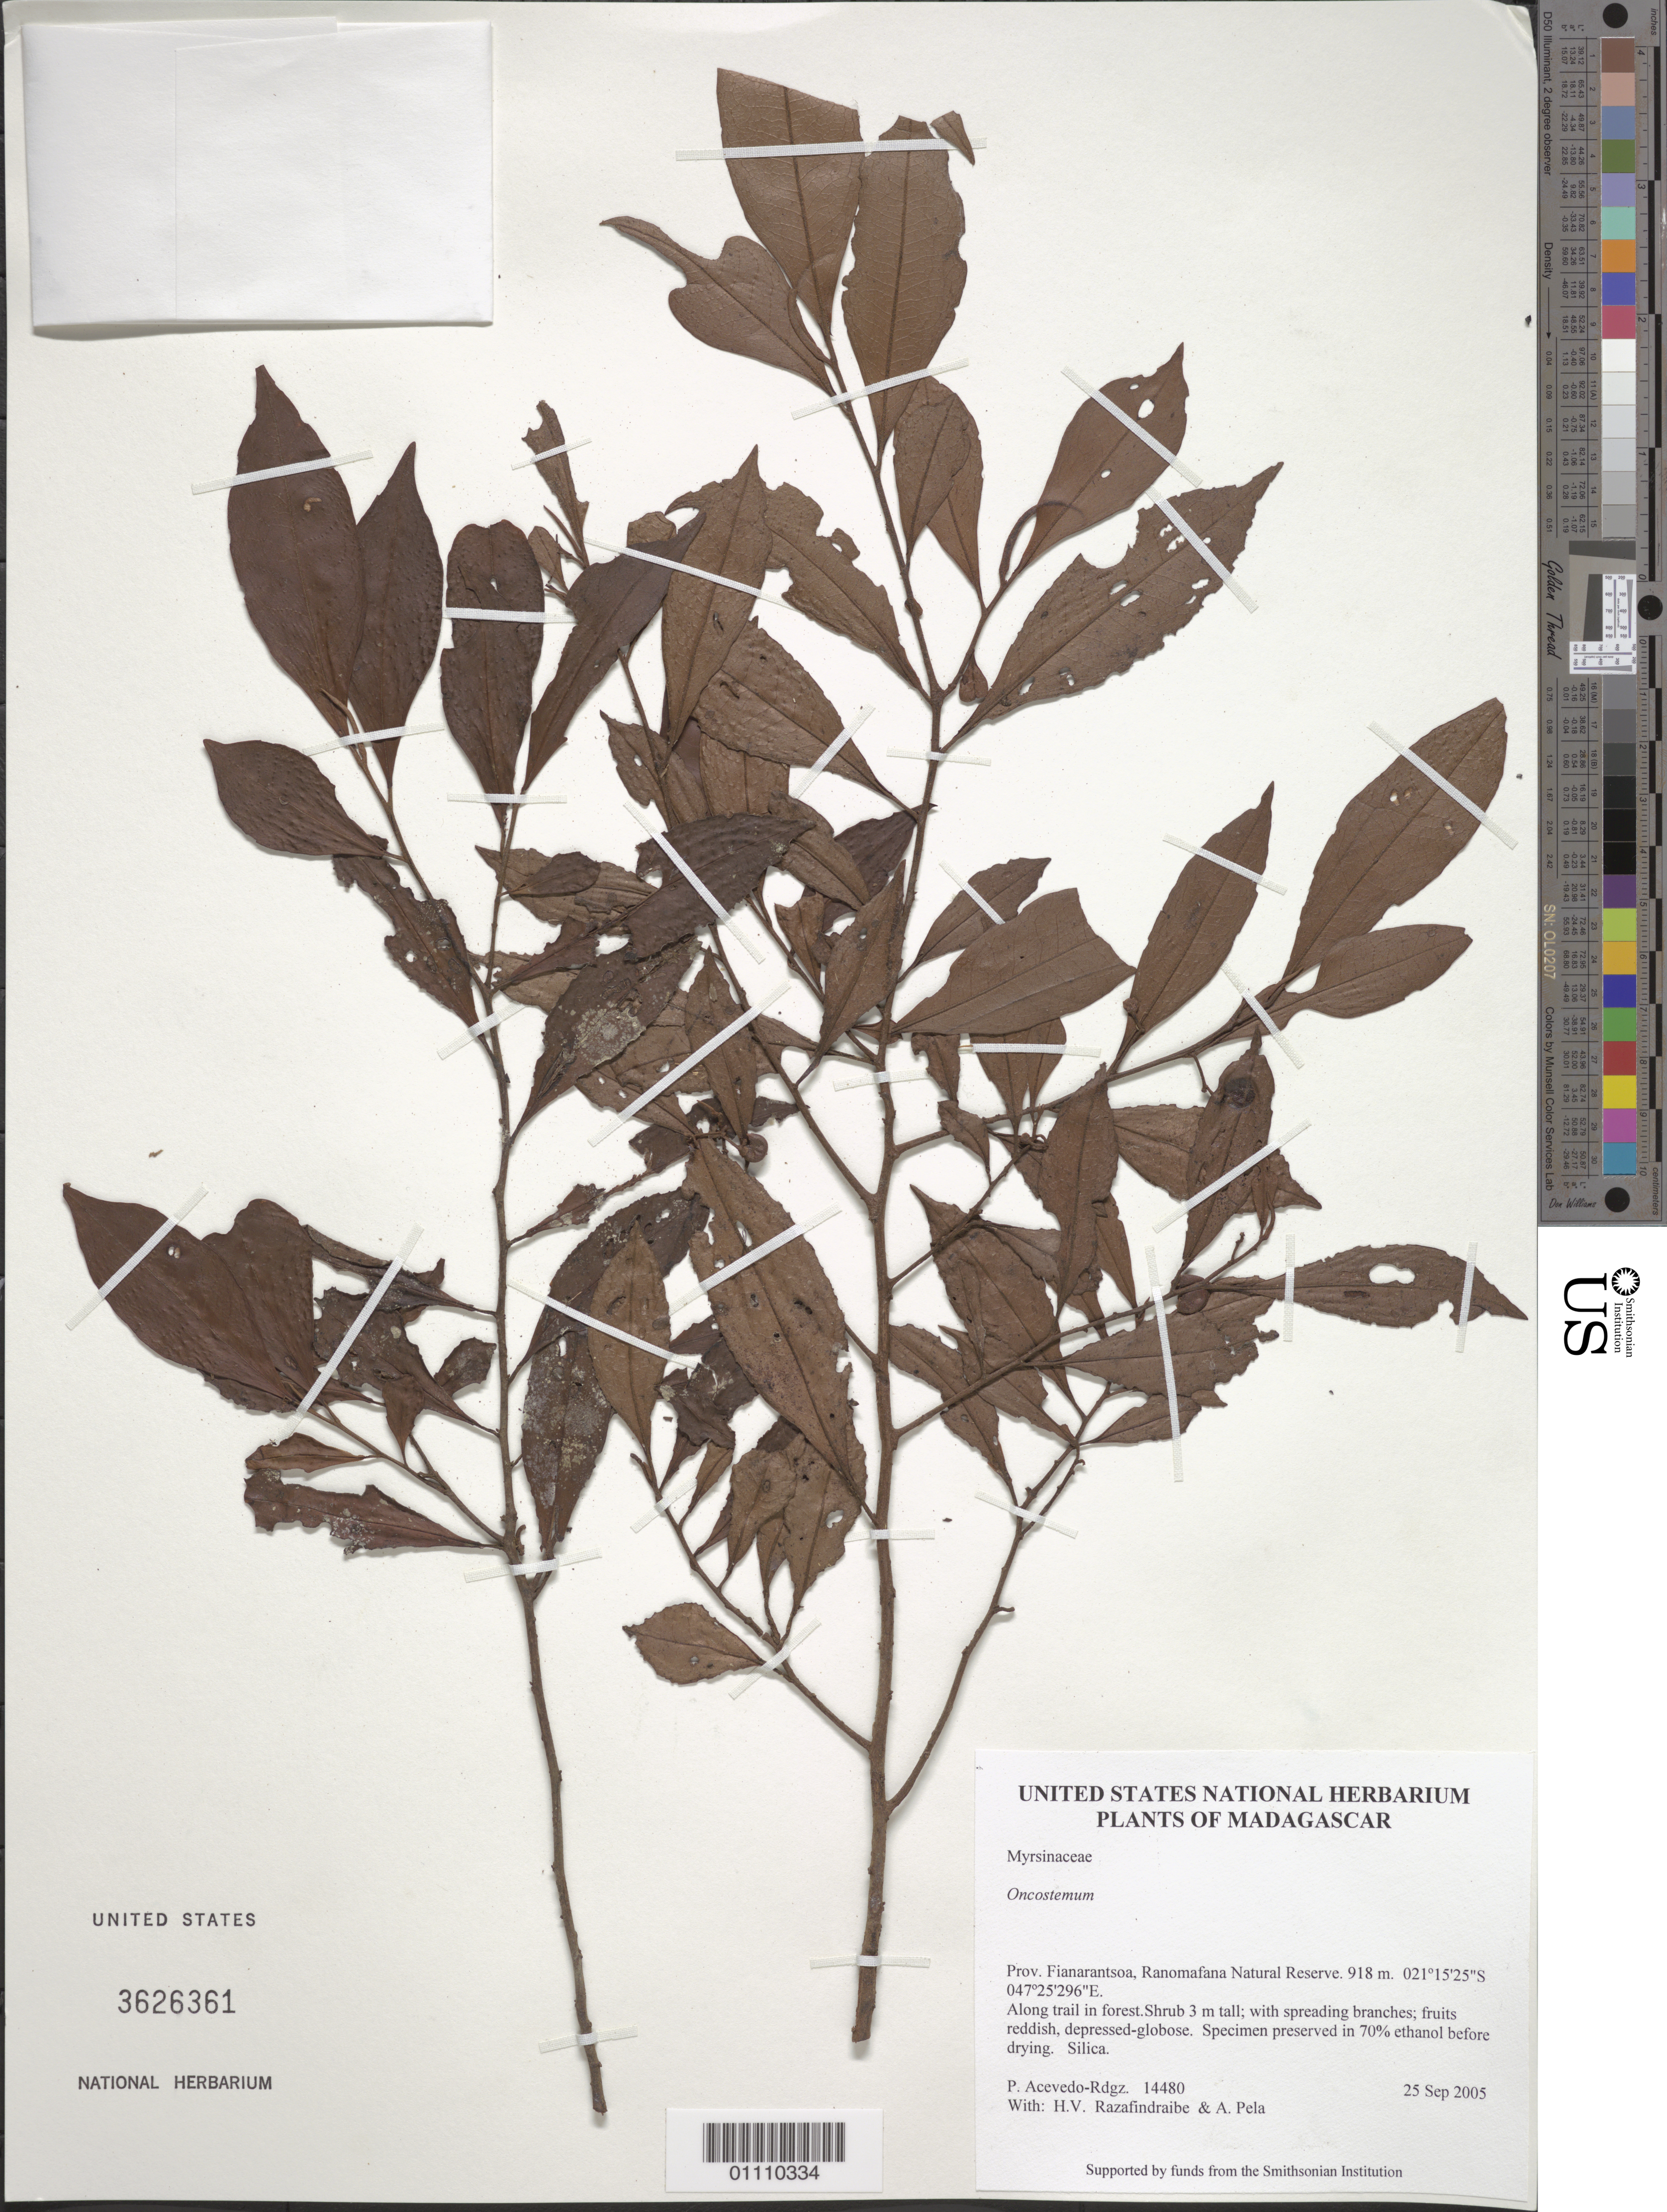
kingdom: Plantae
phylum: Tracheophyta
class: Magnoliopsida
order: Ericales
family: Primulaceae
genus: Oncostemum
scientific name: Oncostemum sp.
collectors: P. Acevedo-Rodr., H. Razafindraibe & A. Pela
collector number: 14480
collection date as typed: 25 Sep 2005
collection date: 2005-09-25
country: Madagascar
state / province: Haute Matsiatra / Vatovavy Fitovinany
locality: Prov. Fianarantsoa, Ranomafana Natural Reserve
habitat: Along trail in forest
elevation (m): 918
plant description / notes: US, MO, P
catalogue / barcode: US 3626361